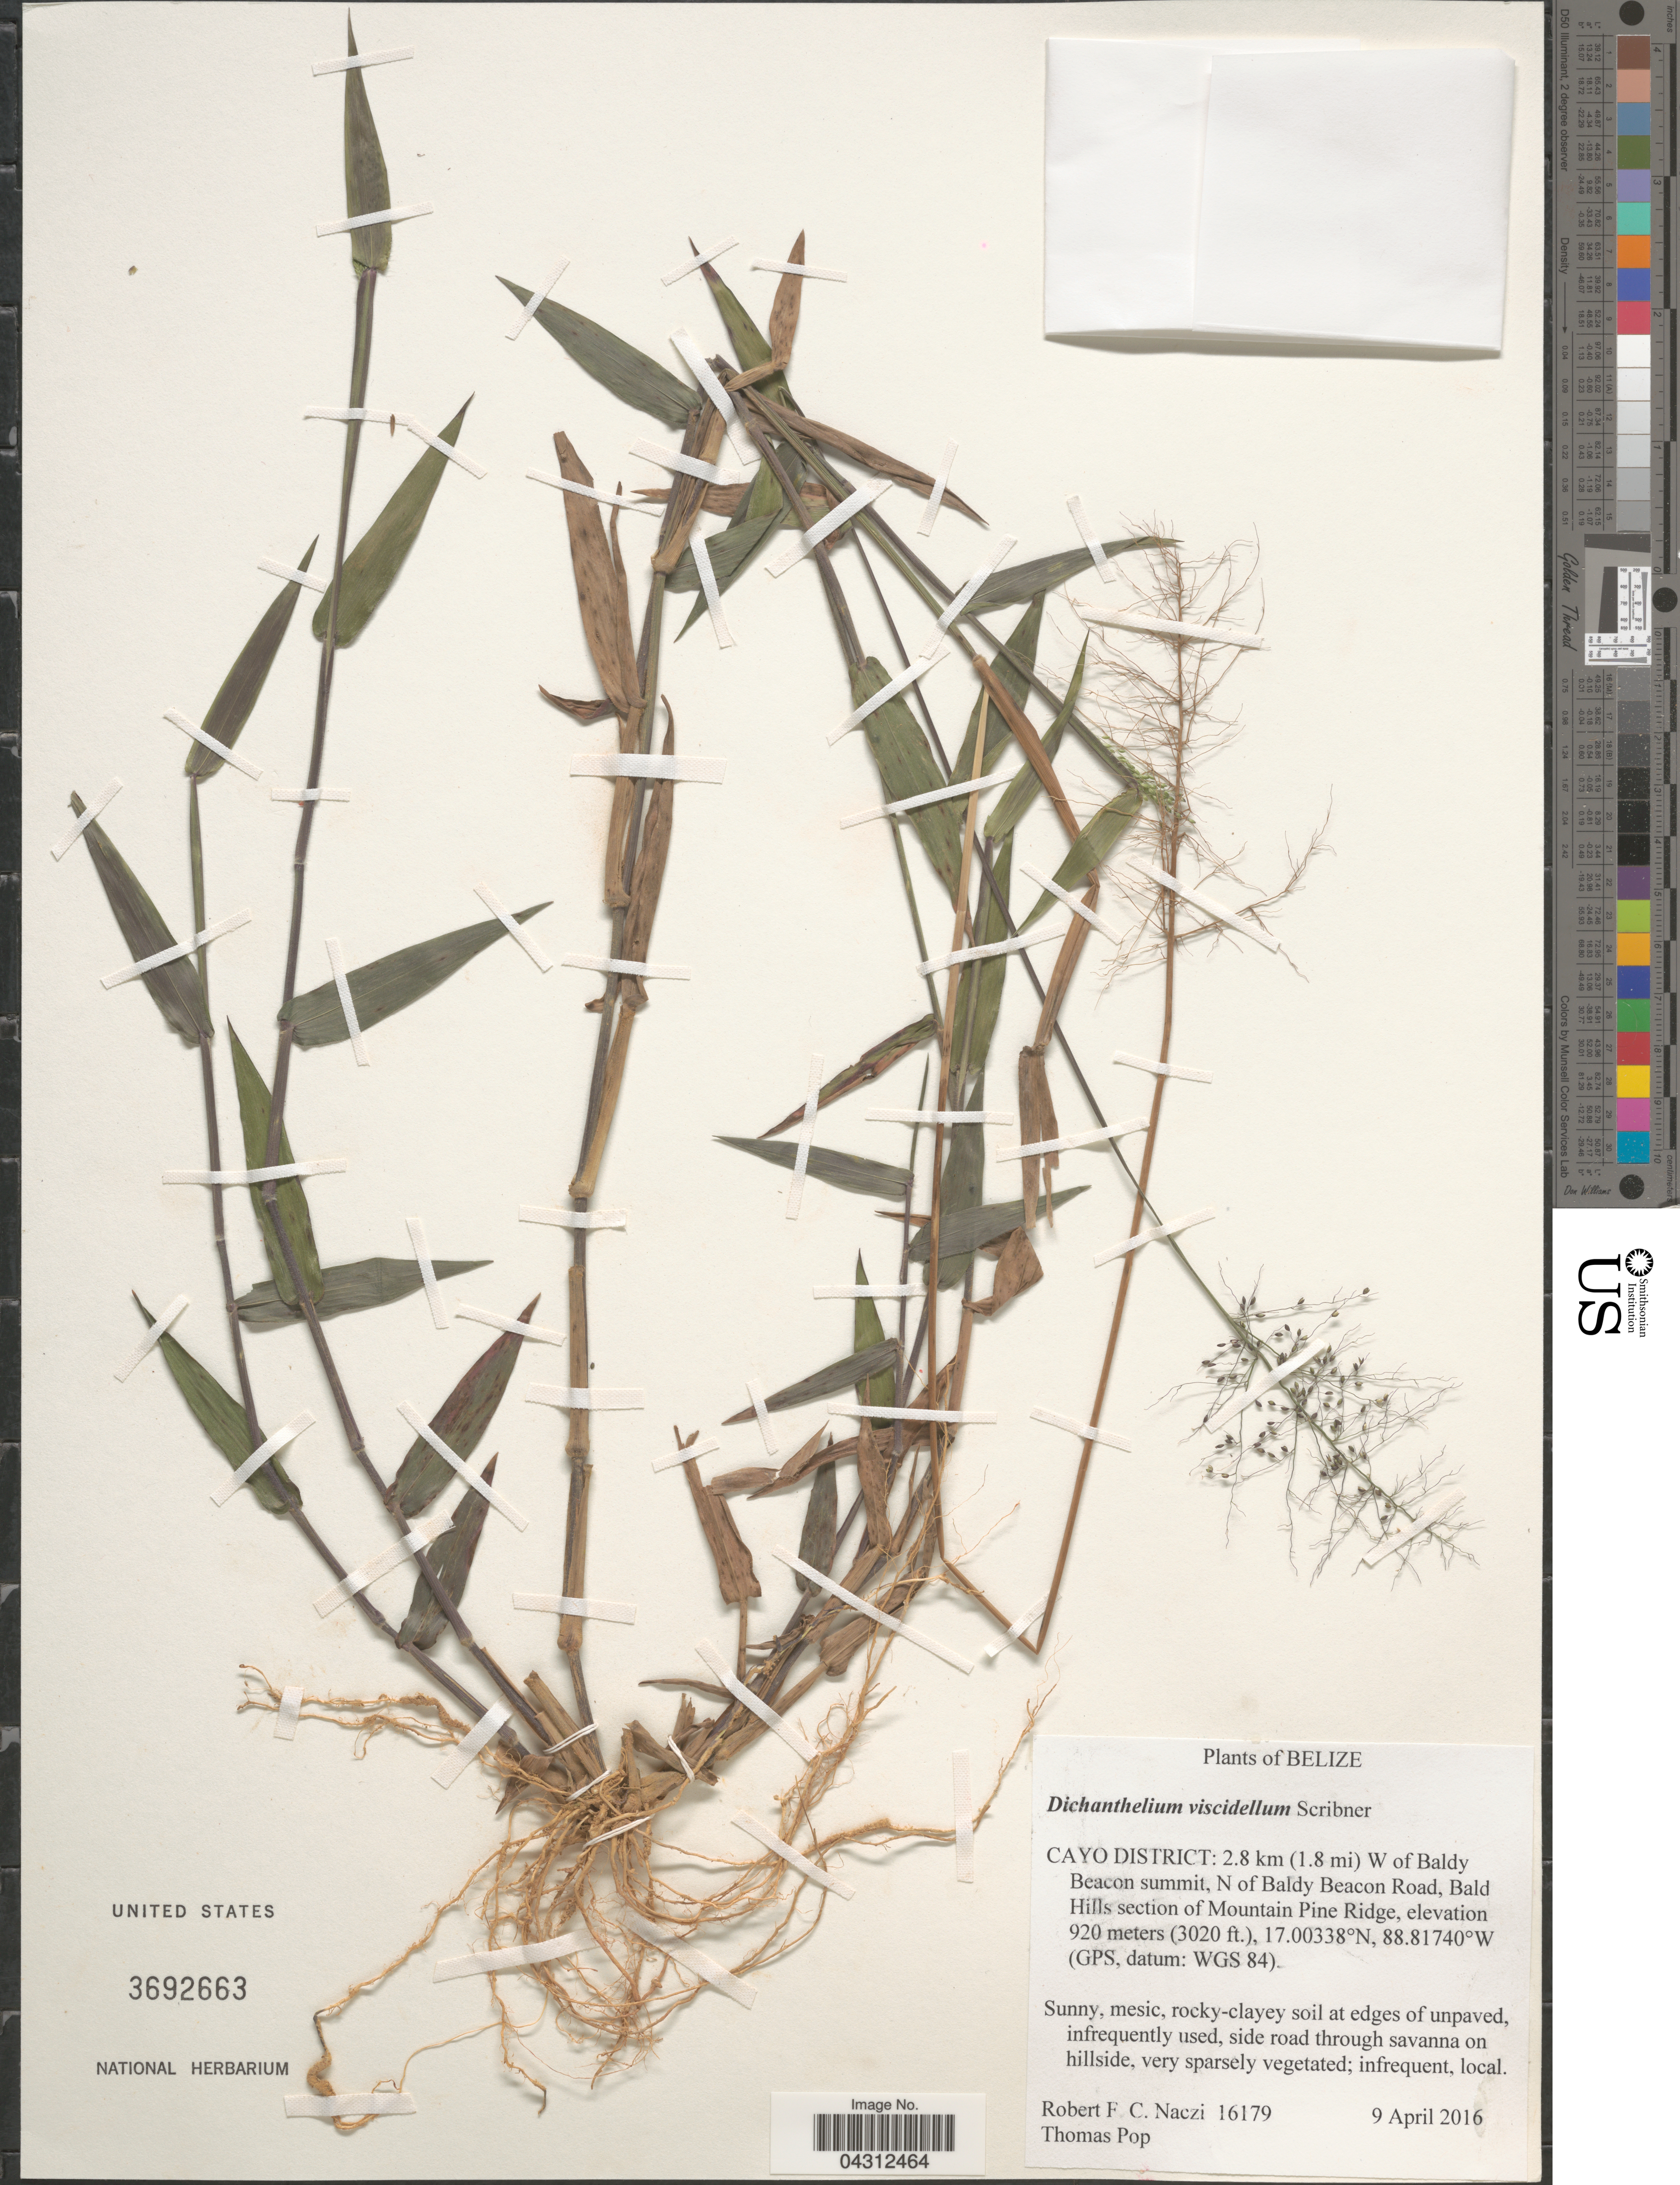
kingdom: Plantae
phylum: Tracheophyta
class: Liliopsida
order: Poales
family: Poaceae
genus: Dichanthelium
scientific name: Dichanthelium viscidellum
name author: (Scribn.) Gould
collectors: R. F. C. Naczi & T. Pop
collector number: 16179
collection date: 2016-04-09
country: Belize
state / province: Cayo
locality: Cayo District: 2.8 km (1.8 mi) W of Baldy Beacon summit, N of Baldy Beacon Road, Bald Hills section of Mountain Pine Ridge, (GPS, datum: WGS 84).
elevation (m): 920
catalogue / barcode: US 3692663